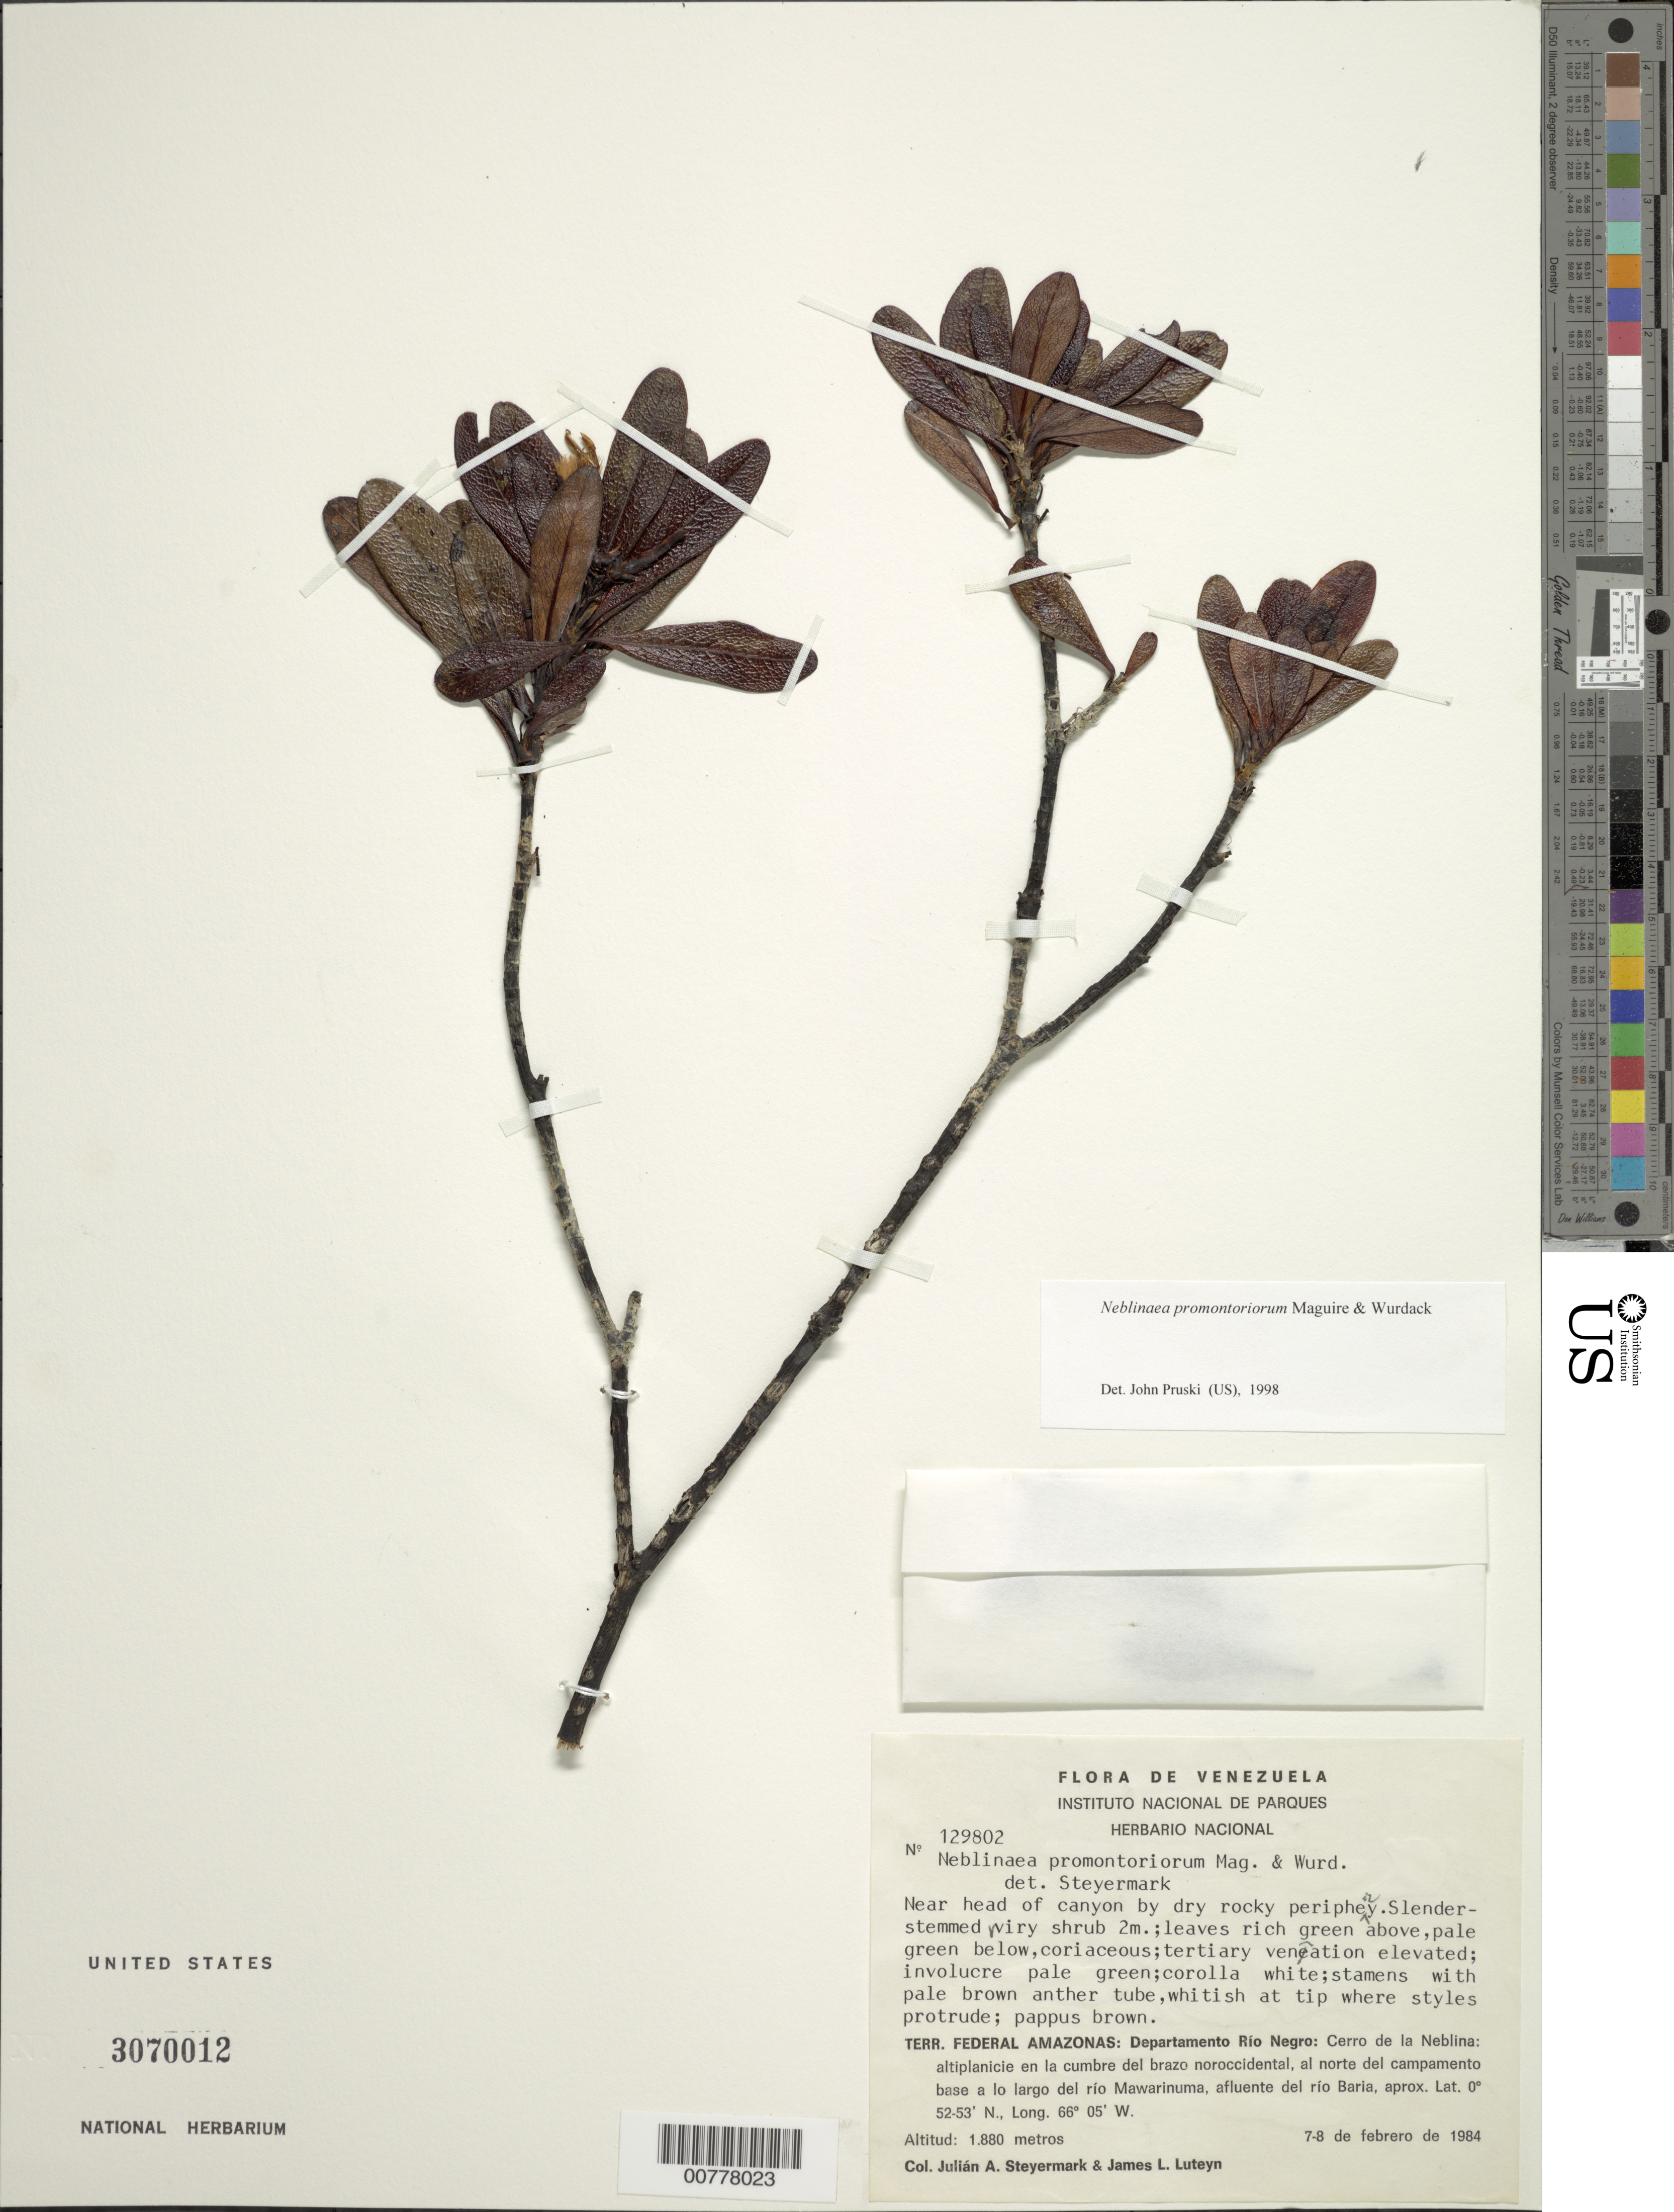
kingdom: Plantae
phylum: Tracheophyta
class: Magnoliopsida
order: Asterales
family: Asteraceae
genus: Neblinaea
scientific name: Neblinaea promontoriorum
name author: Maguire & Wurdack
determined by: Pruski, J. F.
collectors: J. Steyermark & J. L. Luteyn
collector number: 129802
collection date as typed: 7-Feb-84 to 8-Feb-84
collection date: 1984-02-07/1984-02-08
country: Venezuela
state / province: Amazonas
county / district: Río Negro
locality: Cerro de La Neblina, plateau in summit of NW branch, N base of camp along Río Mawarinuma, tributary of Río Baria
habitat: Near head of canyon by dry rocky periphery.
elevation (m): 1880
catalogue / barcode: US 3070012